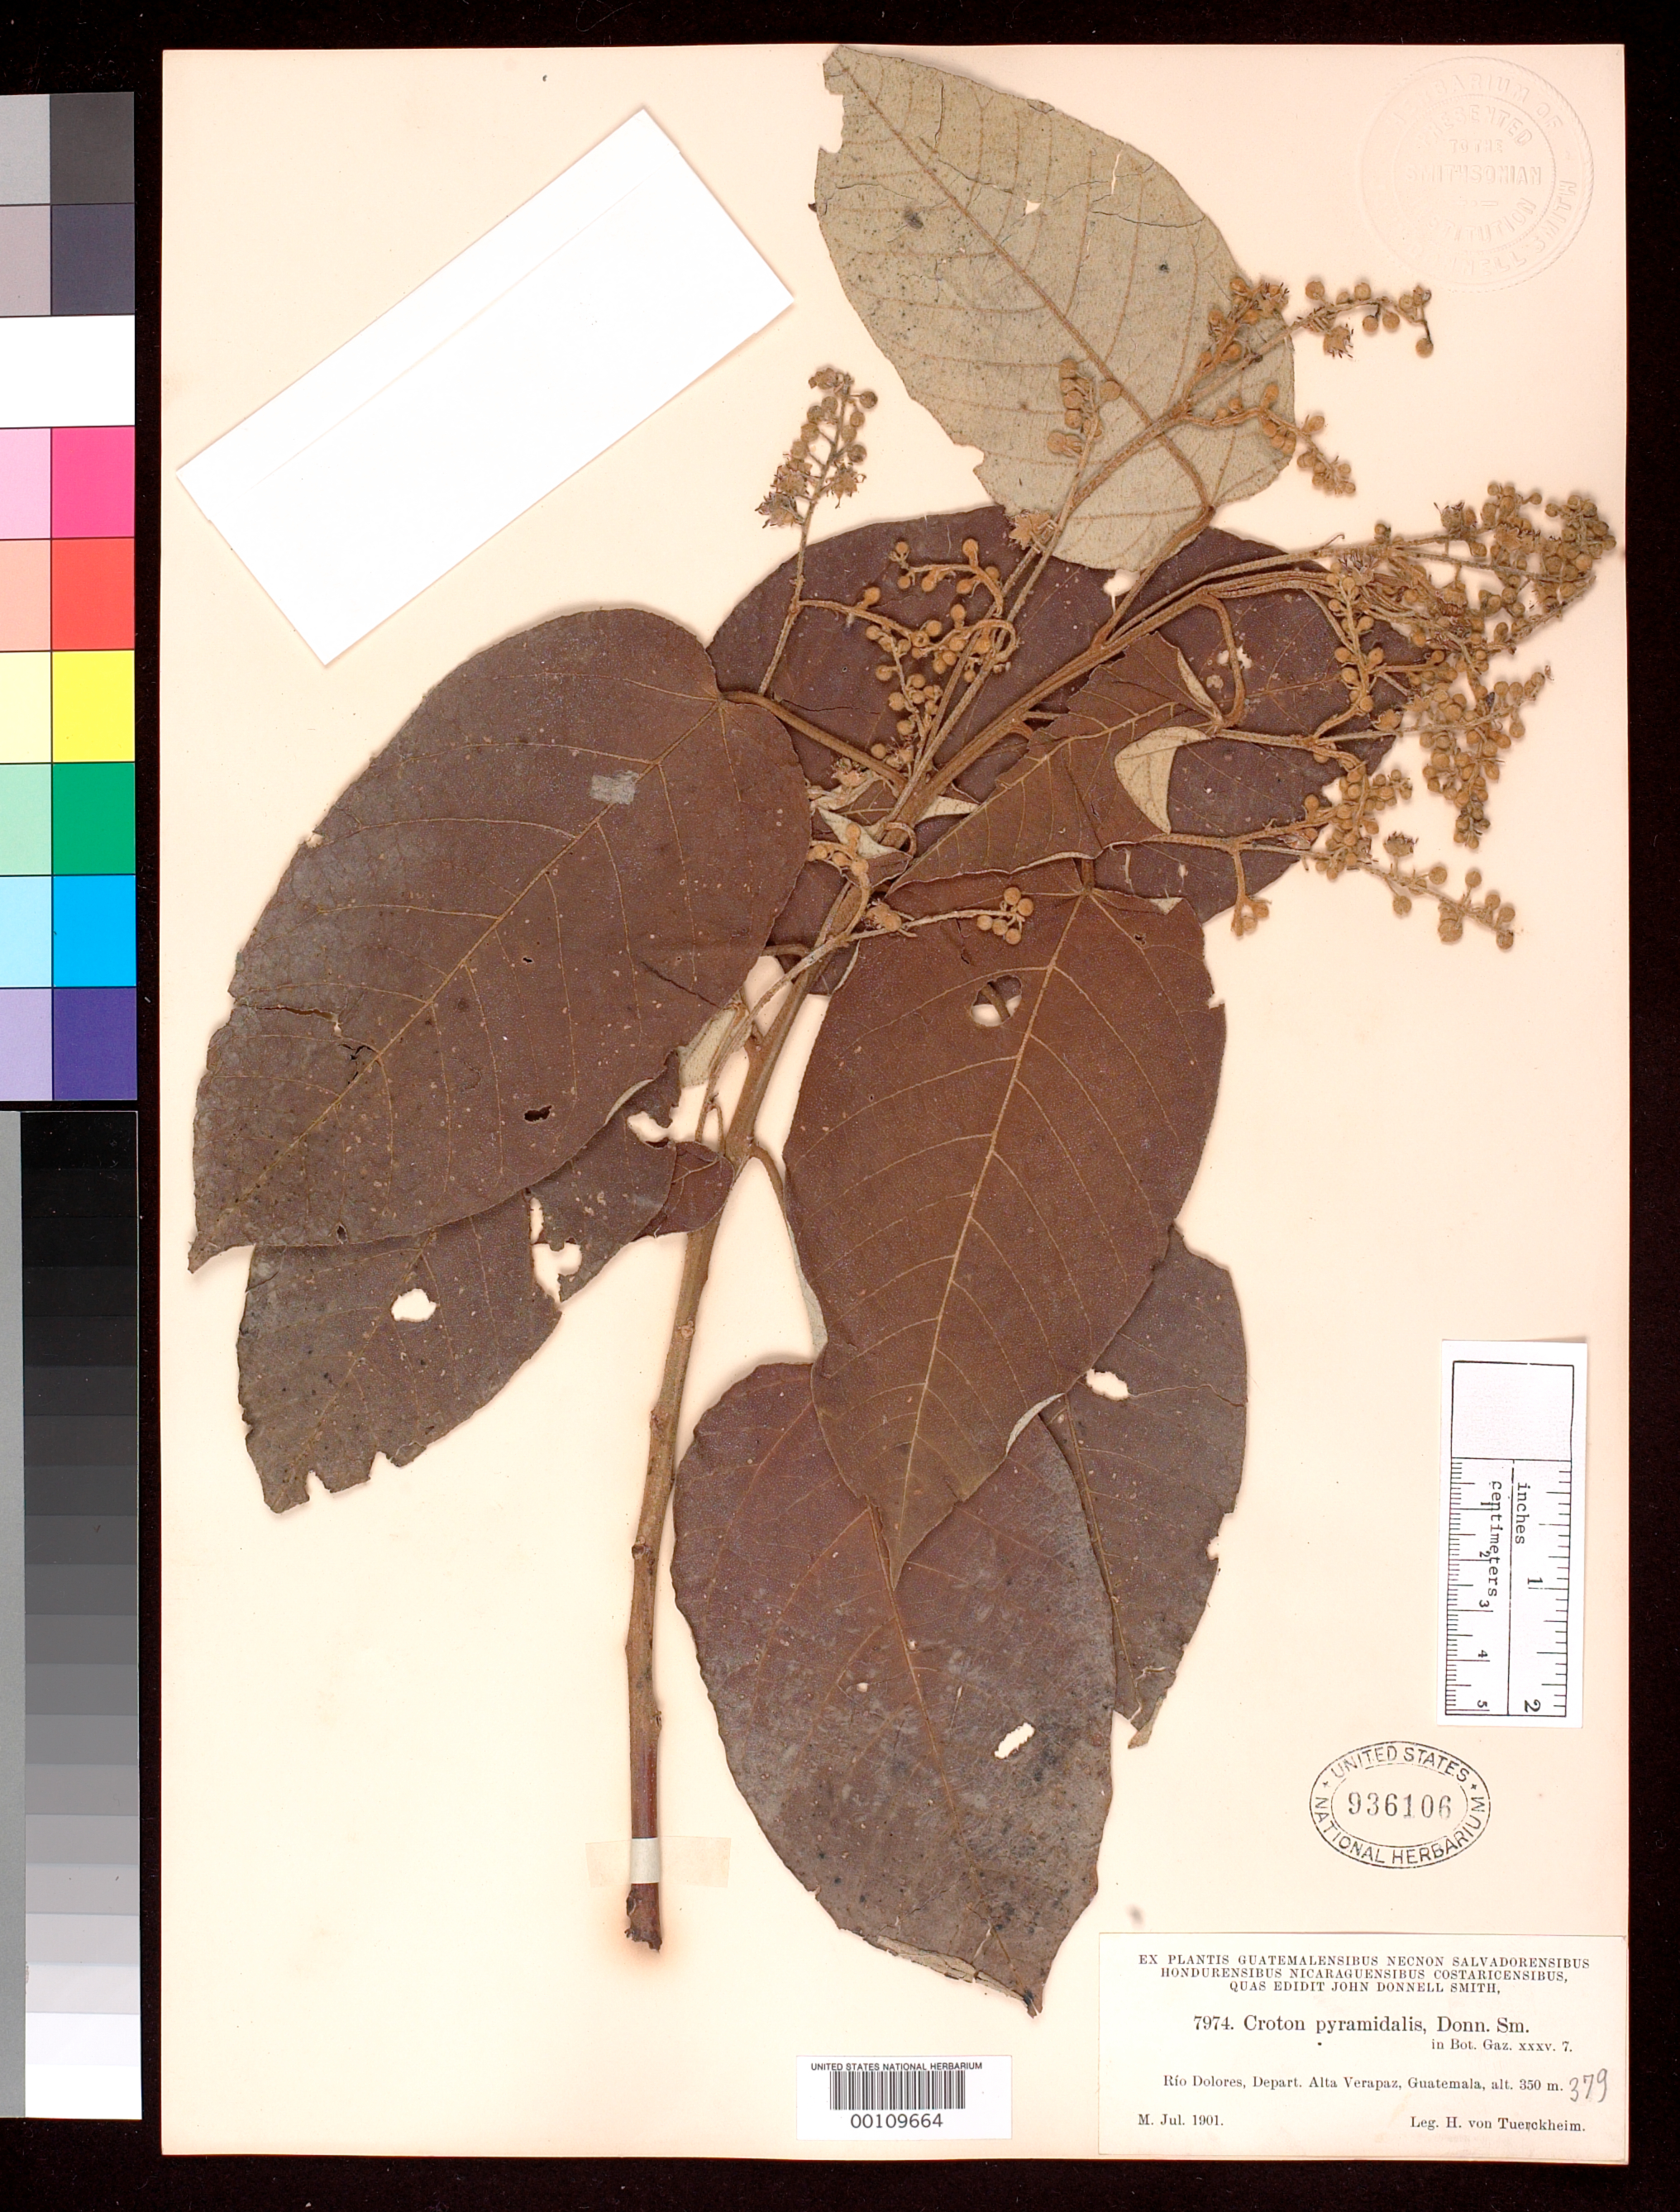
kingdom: Plantae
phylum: Tracheophyta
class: Magnoliopsida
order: Malpighiales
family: Euphorbiaceae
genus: Croton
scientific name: Croton pyramidalis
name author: Donn. Sm.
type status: Isosyntype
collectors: H. von Türckheim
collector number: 7974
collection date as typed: Jul 1901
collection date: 1901-07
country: Guatemala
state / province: Alta Verapaz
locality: Rio Dolores, Depart. Alta Verapaz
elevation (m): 350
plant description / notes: One of 3 duplicates received from the John Donnell Smith herbarium, none indicated as "type". Webster (1988, Ann. Missouri Bot. Gard. 75: 1123) did not effect lectotypification; he cited “holotype, US; not seen” (probably because types of Donnell Smith's names are at US) but did not indicate by citation or by annotation which of 4 extant US sheets of this collection (3 of them from the Donnell Smith herbarium) was the “holotype”. The recent treatment by Caruzo & Cordeiro (2013, Phytotaxa 121(1): 21) repeats this error, citing “holotype US!” although they have not annotated any of our sheets (nor acknowledged the duplicates).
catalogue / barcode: US 936106